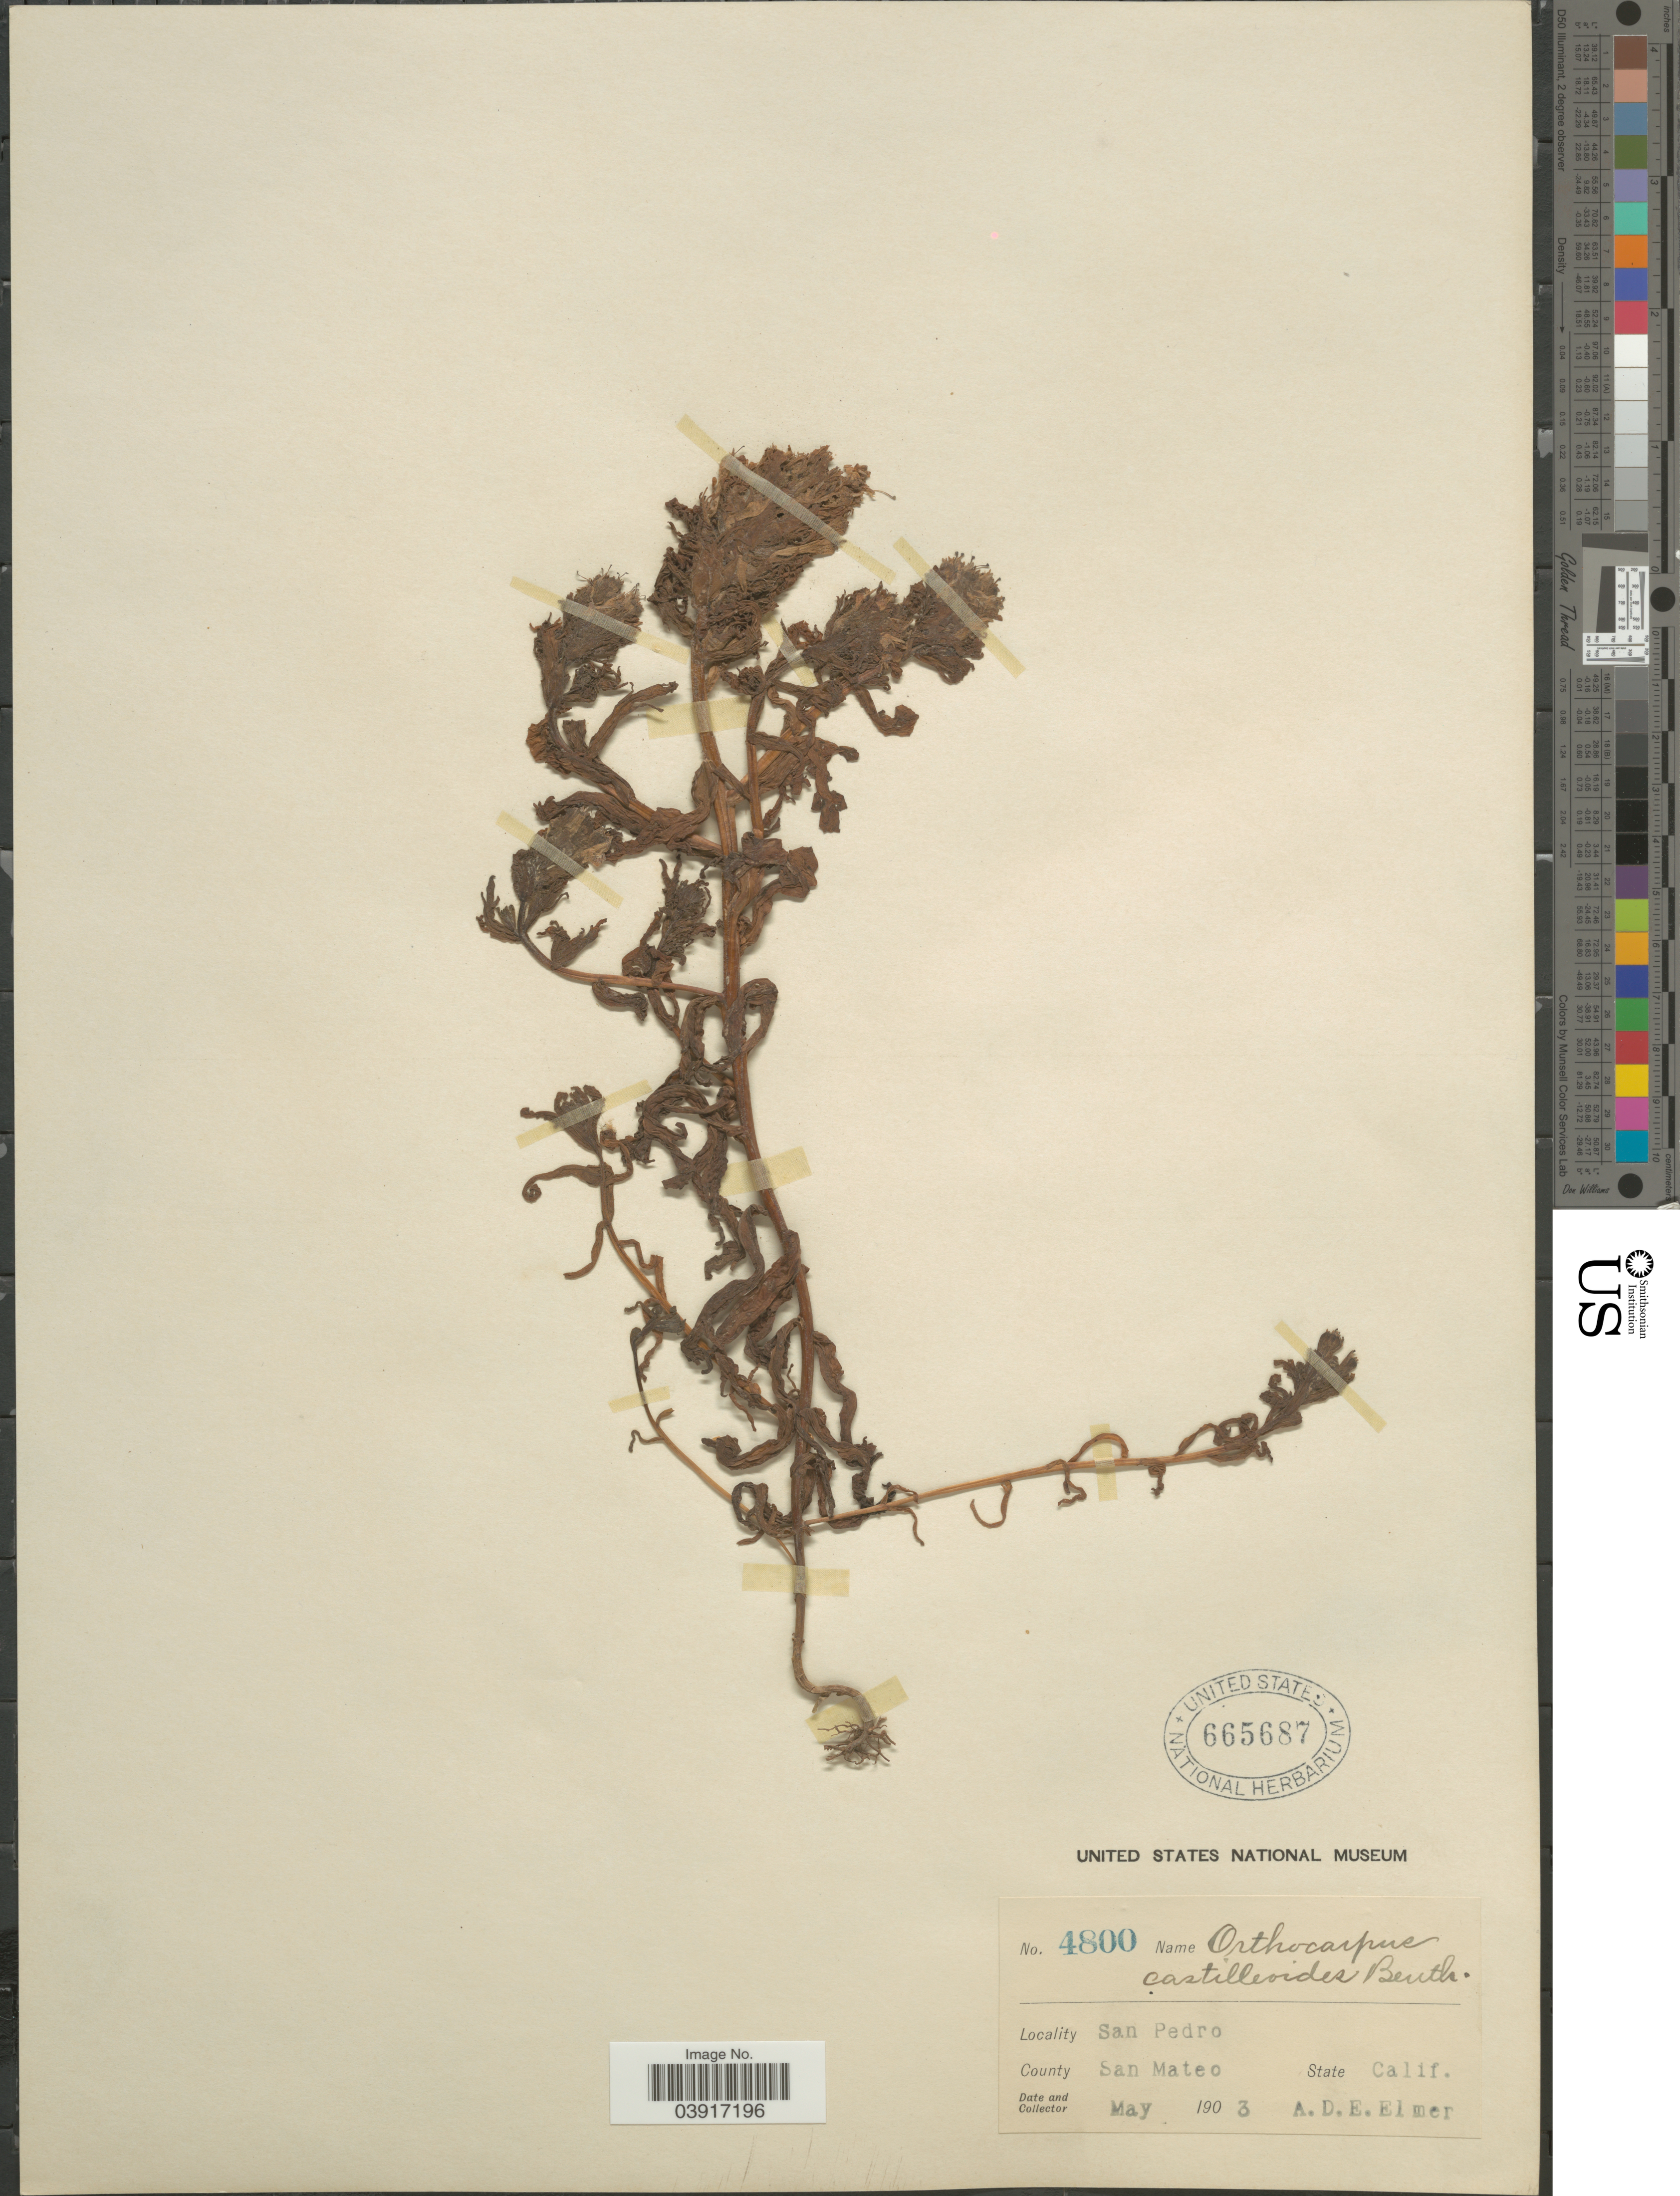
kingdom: Plantae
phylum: Tracheophyta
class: Magnoliopsida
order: Lamiales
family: Orobanchaceae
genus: Orthocarpus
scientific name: Orthocarpus castillejoides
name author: Benth.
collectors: A. D. E. Elmer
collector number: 4800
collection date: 1903-05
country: United States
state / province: California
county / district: Los Angeles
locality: San Pedro. County San Mateo.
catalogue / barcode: US 665687